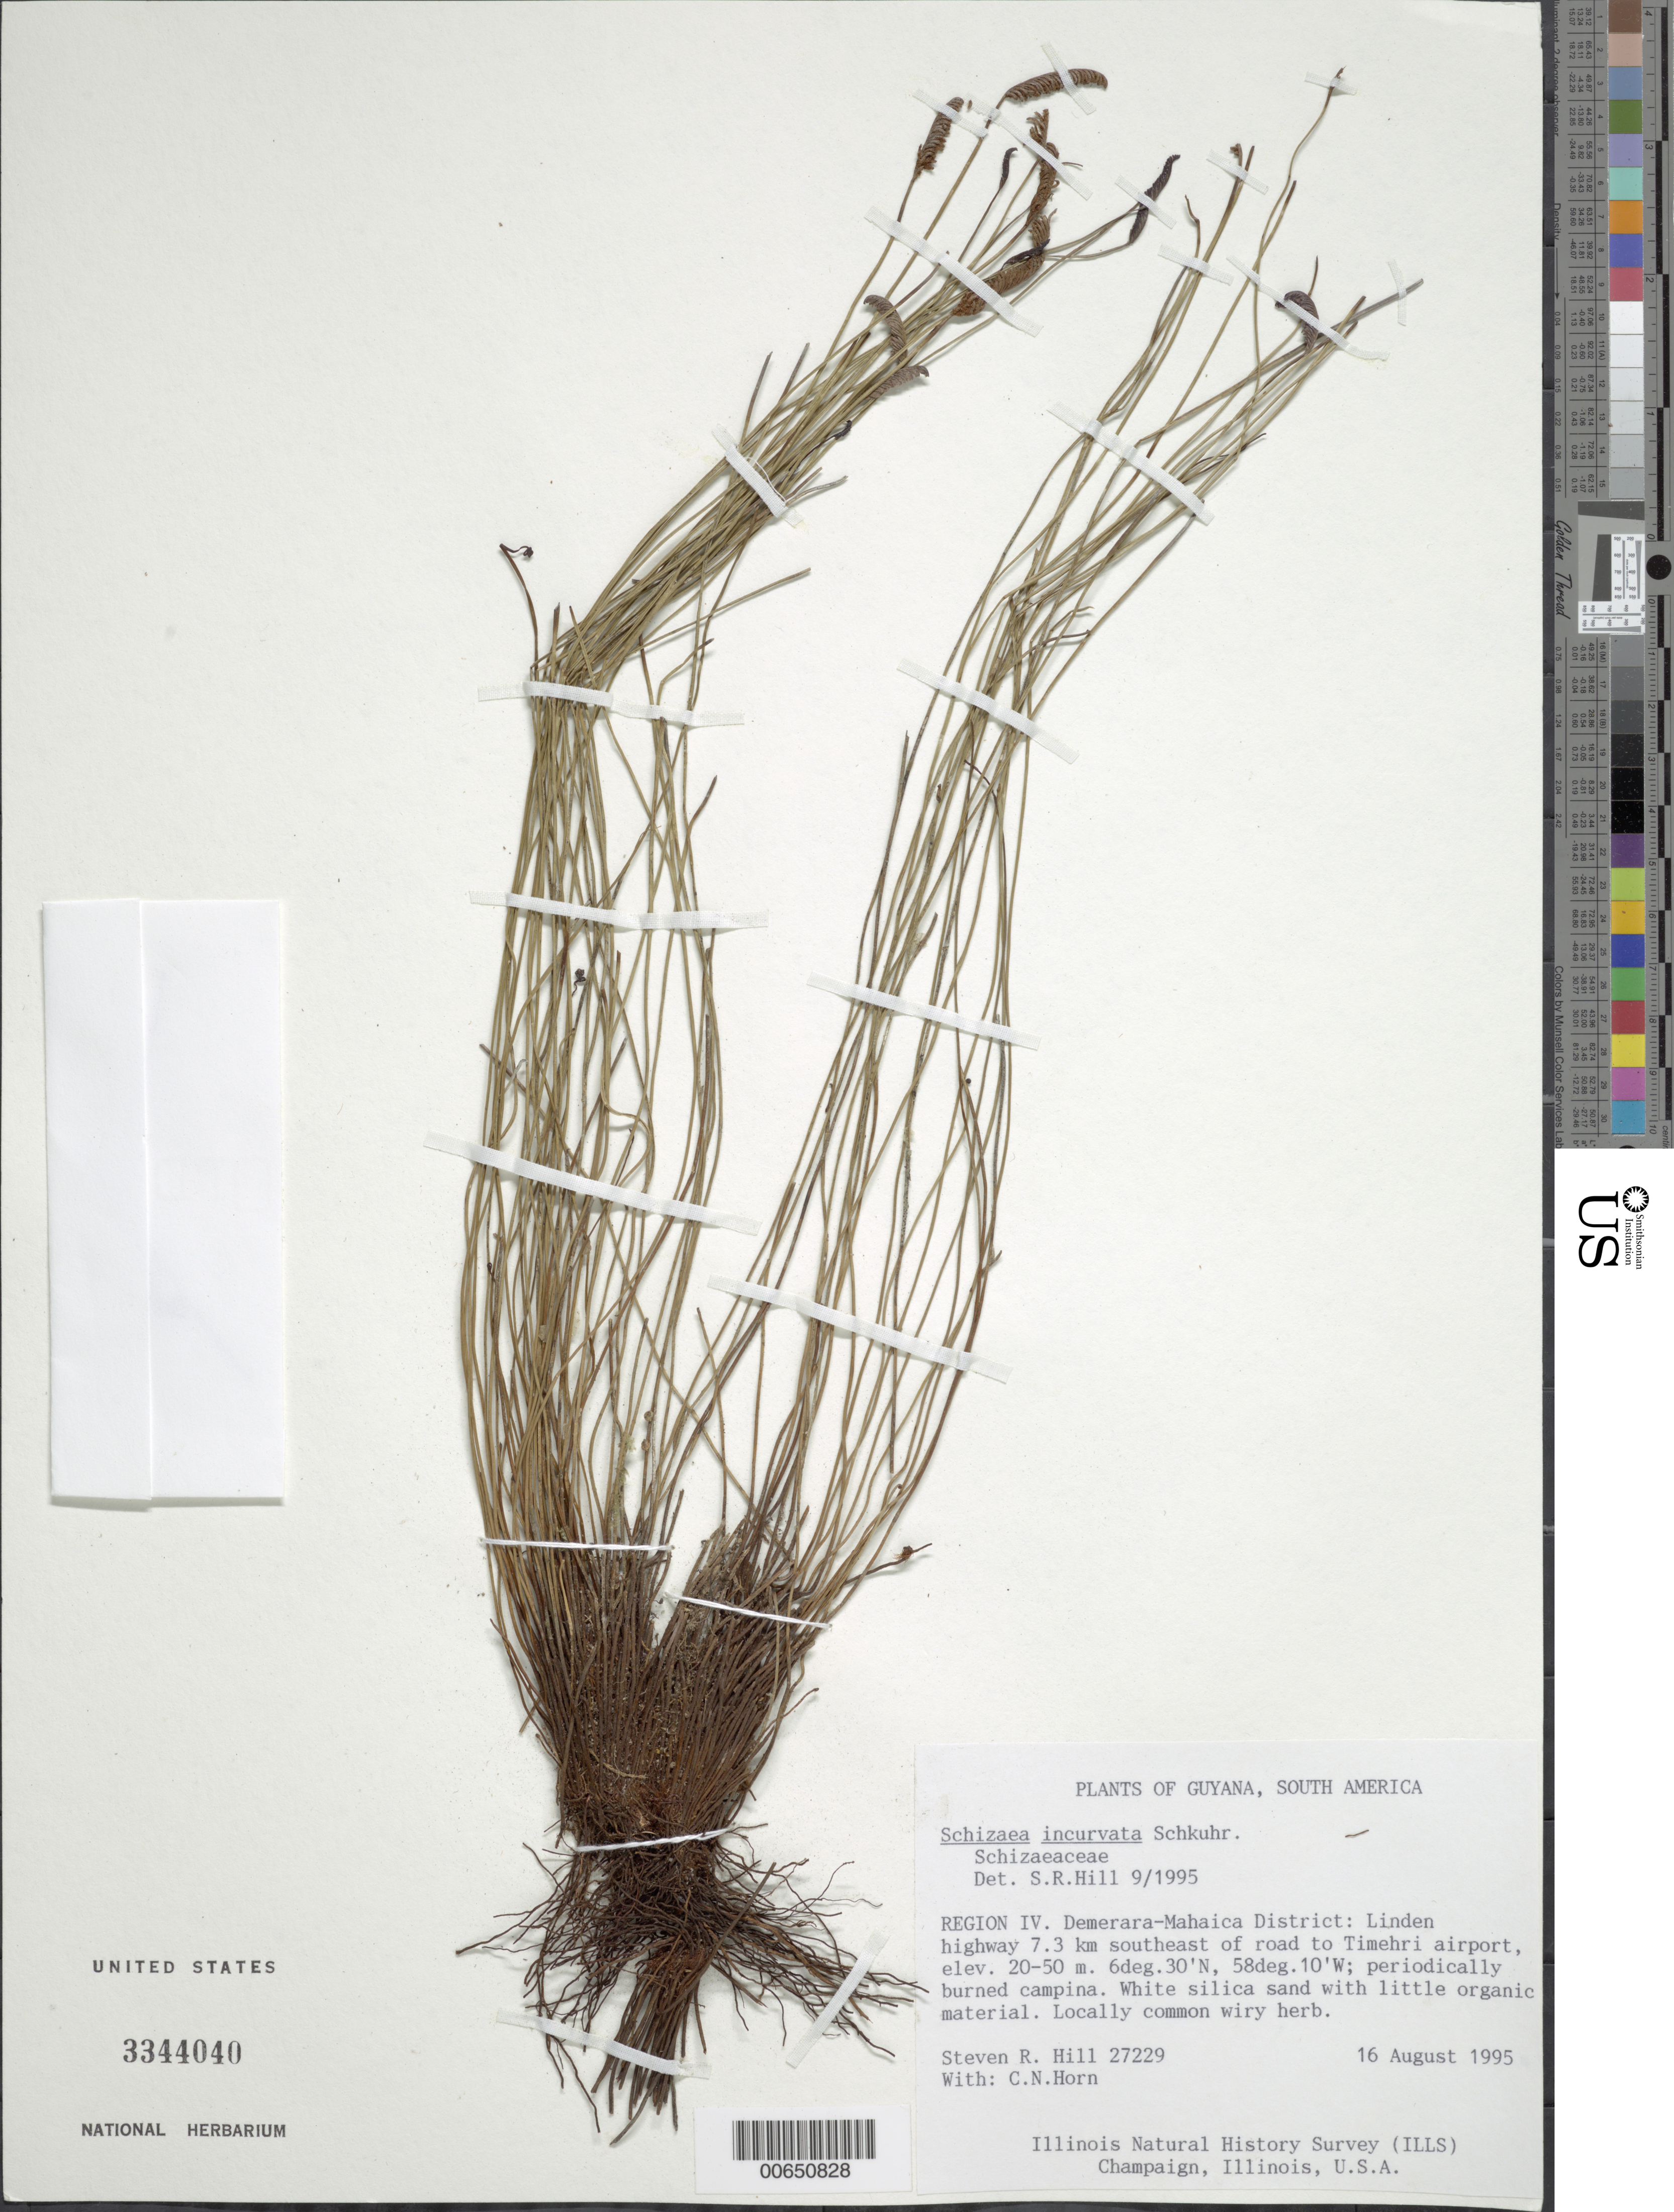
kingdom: Plantae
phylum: Tracheophyta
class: Polypodiopsida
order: Schizaeales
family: Schizaeaceae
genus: Schizaea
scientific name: Schizaea incurvata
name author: Schkuhr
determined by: Hill, Steven R.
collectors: S. R. Hill, C. N. Horn & H. Vermeer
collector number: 27229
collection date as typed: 16-Aug-95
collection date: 1995-08-16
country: Guyana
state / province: Demerara-Mahaica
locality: Linden Hwy., 7.3 km SE of Timehri Airport road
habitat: Periodically burned campina. White silica sand with little orangic material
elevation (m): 20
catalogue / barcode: US 3344040